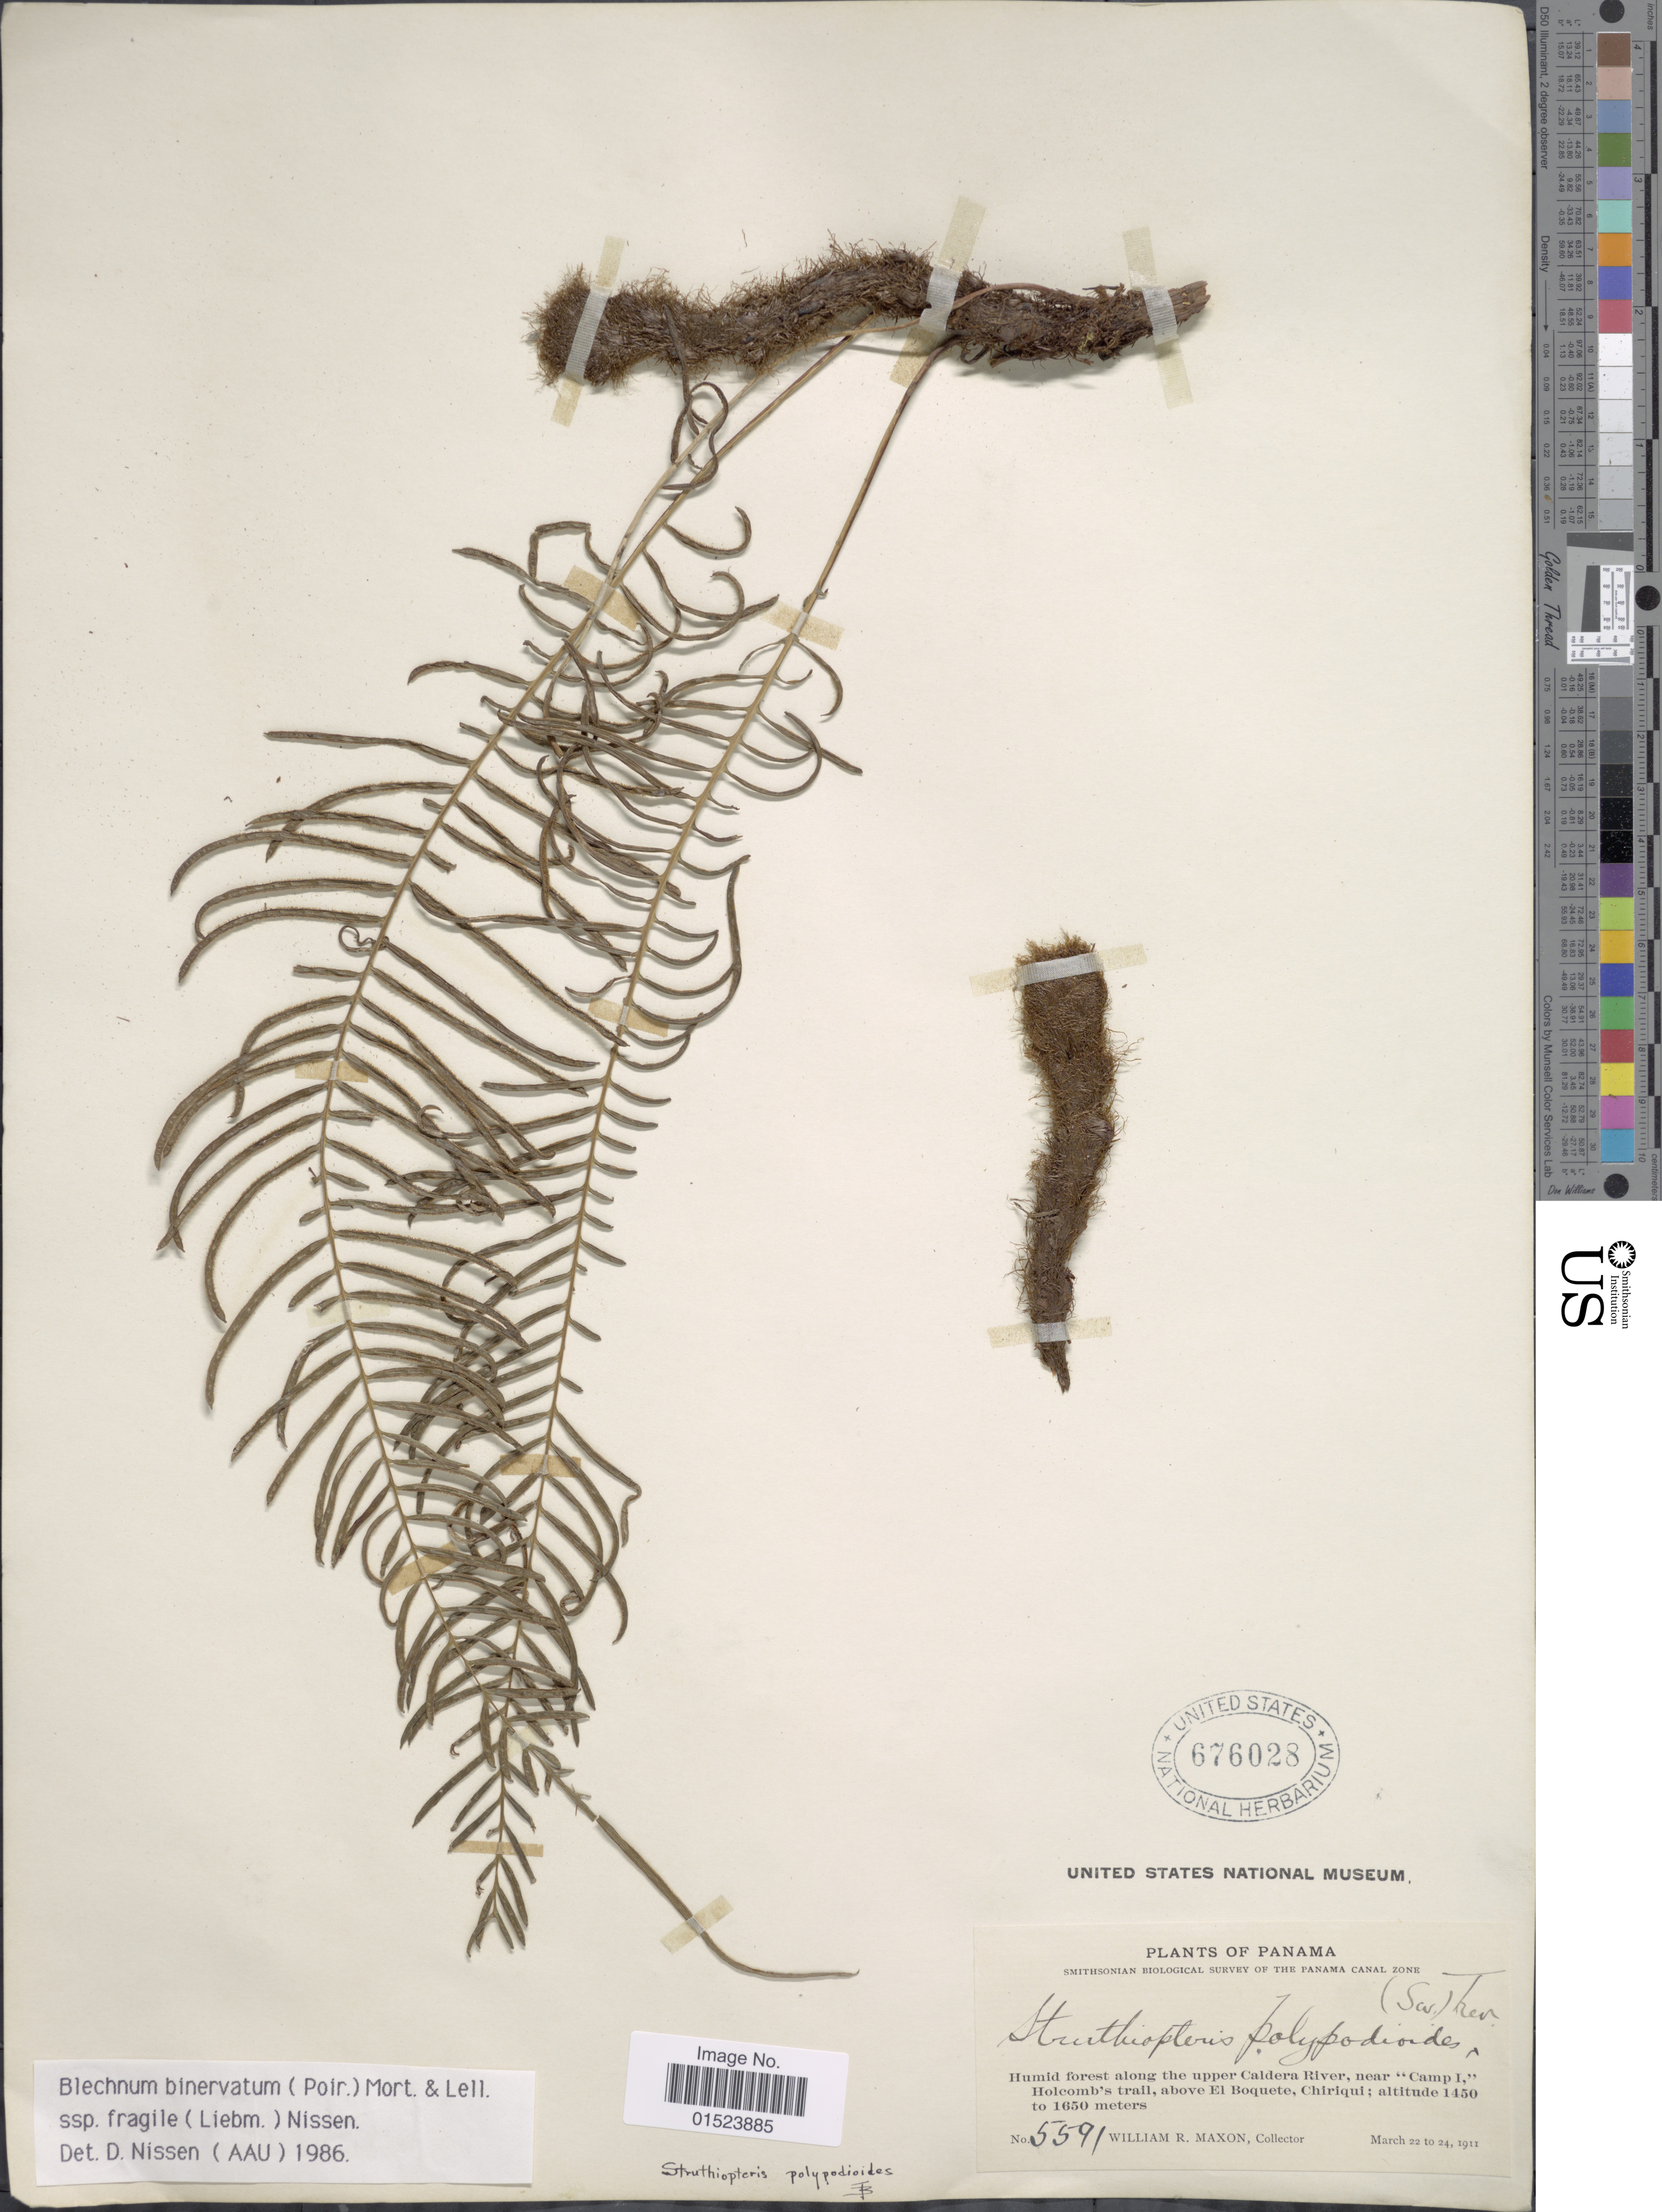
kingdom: Plantae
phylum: Tracheophyta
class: Polypodiopsida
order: Polypodiales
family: Blechnaceae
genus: Blechnum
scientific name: Blechnum fragile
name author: (Liebm.) C.V. Morton & Lellinger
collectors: W. R. Maxon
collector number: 5591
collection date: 1911-03-22/1911-03-24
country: Panama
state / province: Chiriqui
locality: Humid forest along the upper Caldera River, near "Camp I," Holcomb's trail, above El Boquete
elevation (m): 1450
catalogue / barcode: US 676028